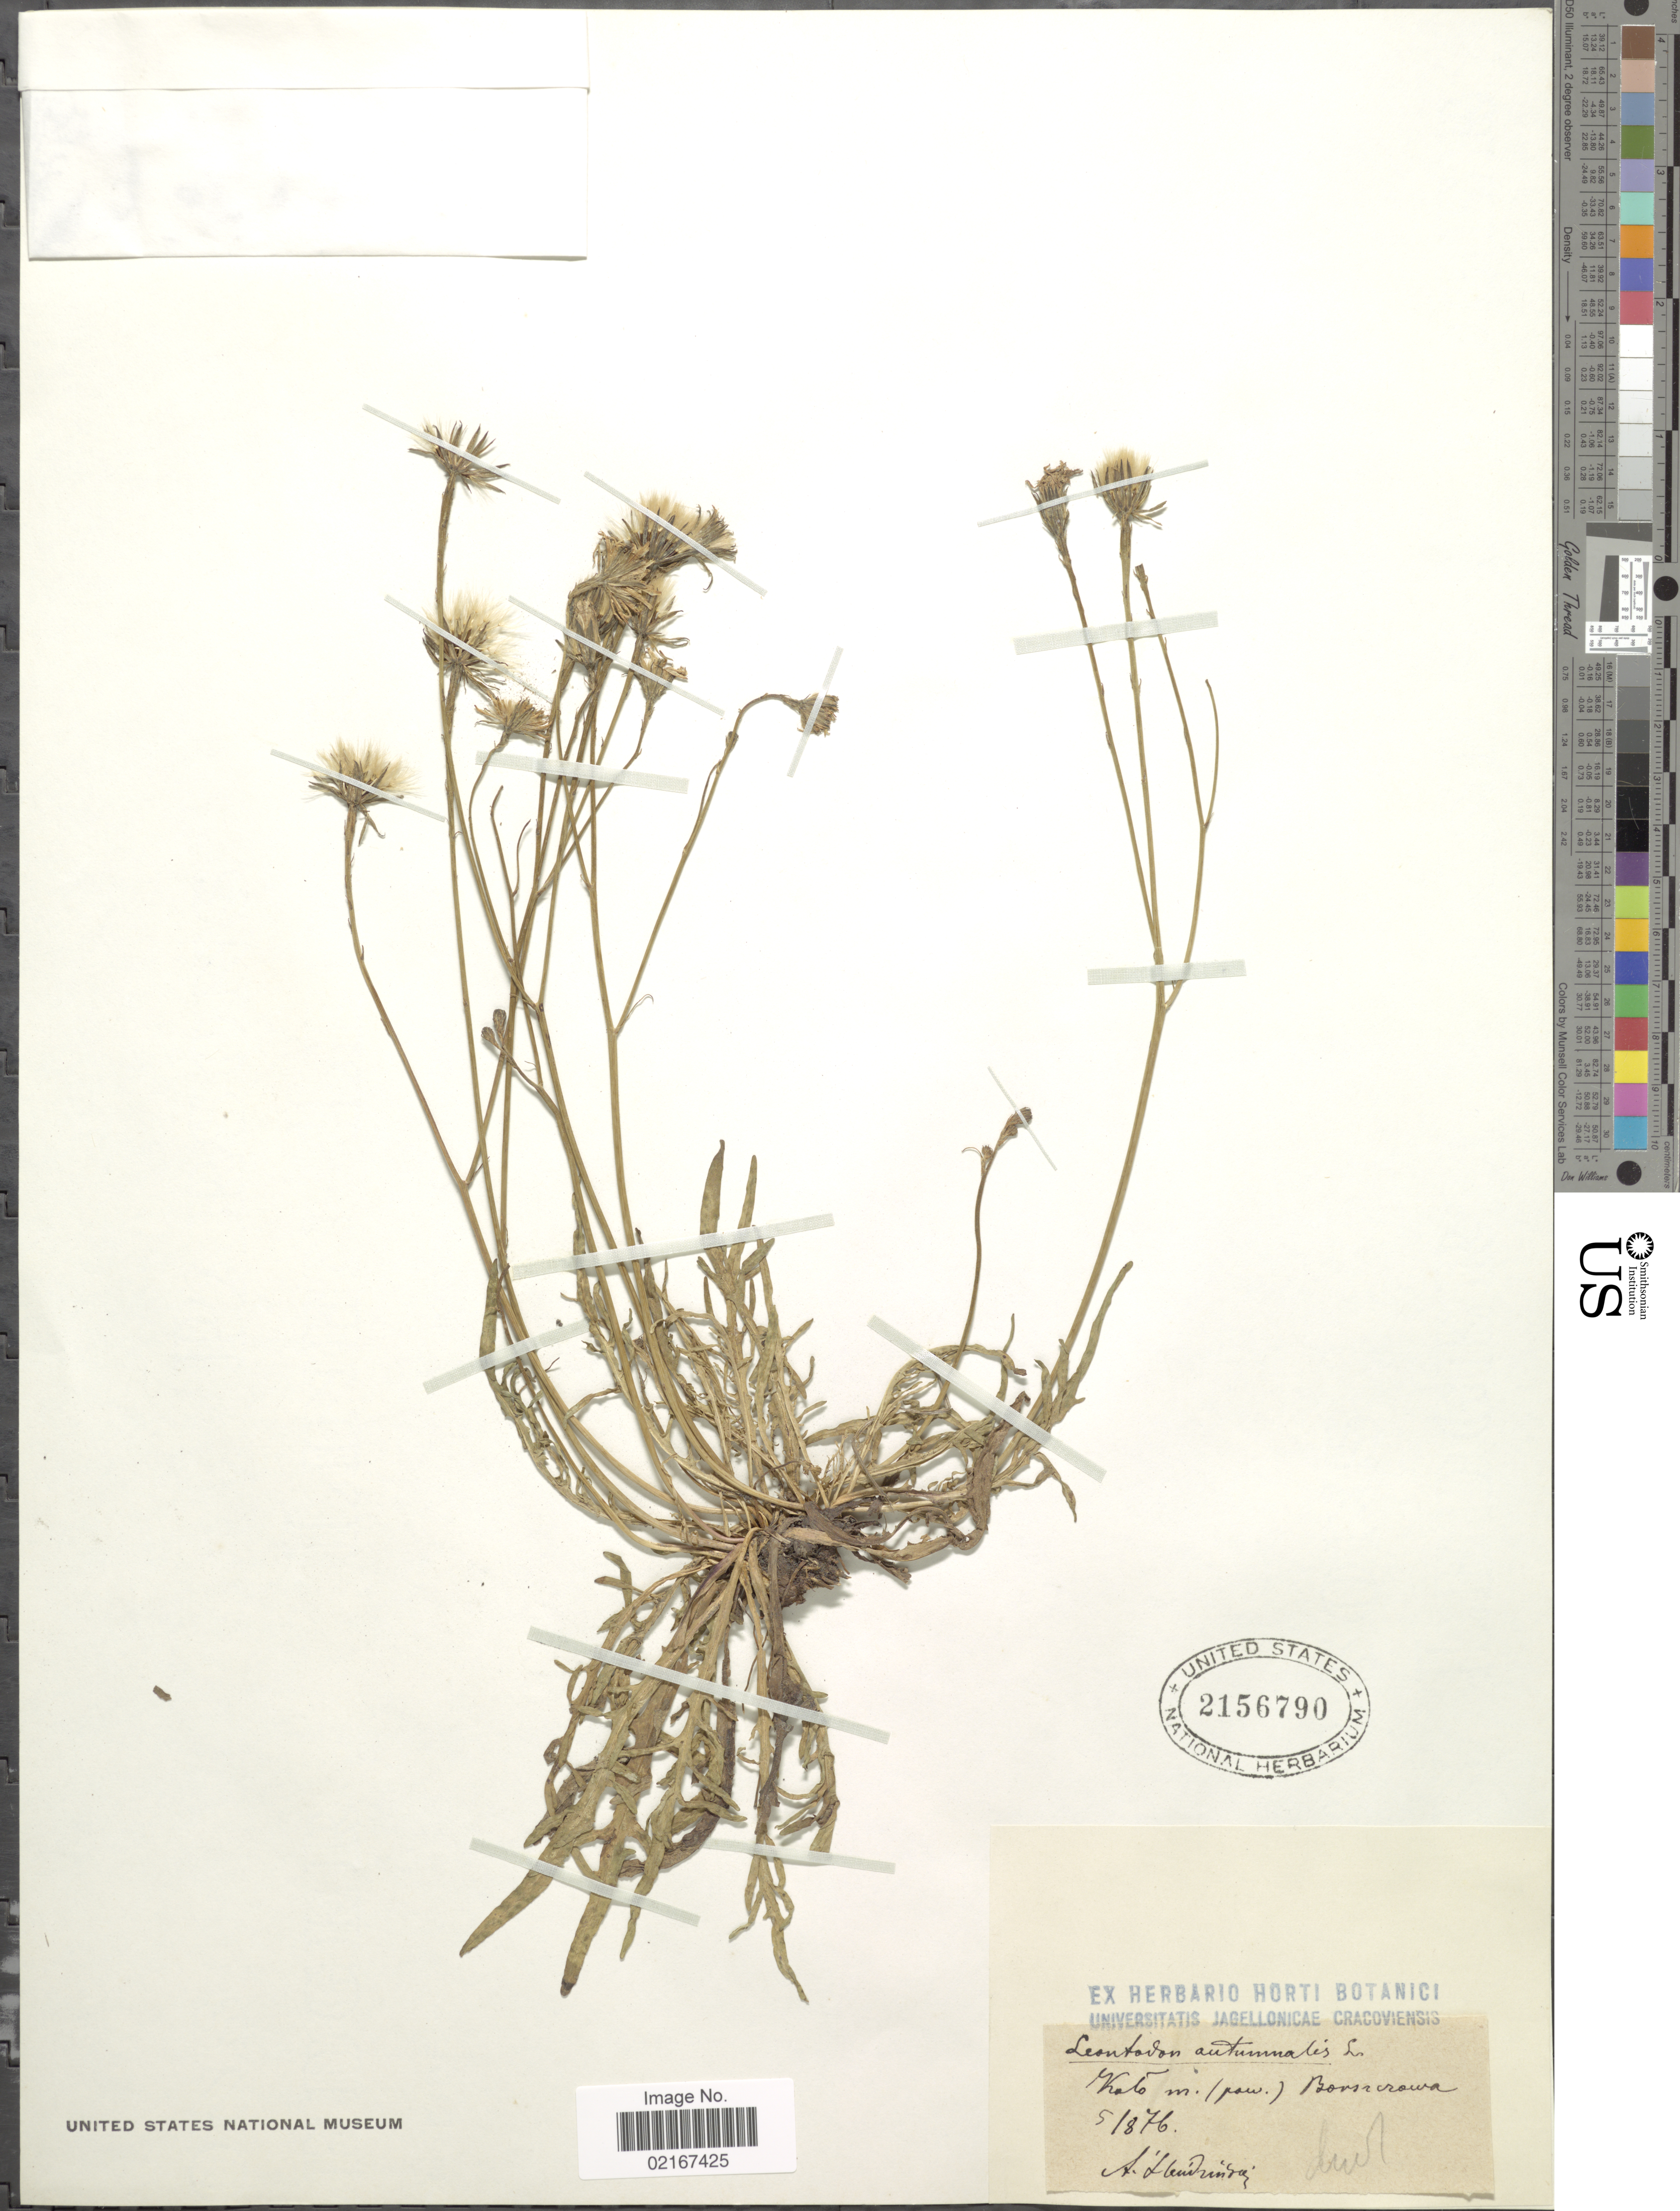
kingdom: Plantae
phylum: Tracheophyta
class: Magnoliopsida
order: Asterales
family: Asteraceae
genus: Scorzoneroides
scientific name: Scorzoneroides autumnalis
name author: (L.) Moench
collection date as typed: Transcribed d/m/y: 5/8/76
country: Hungary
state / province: Pest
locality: Kato m. (paw) Borncrowa [interpreted]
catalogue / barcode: US 2156790